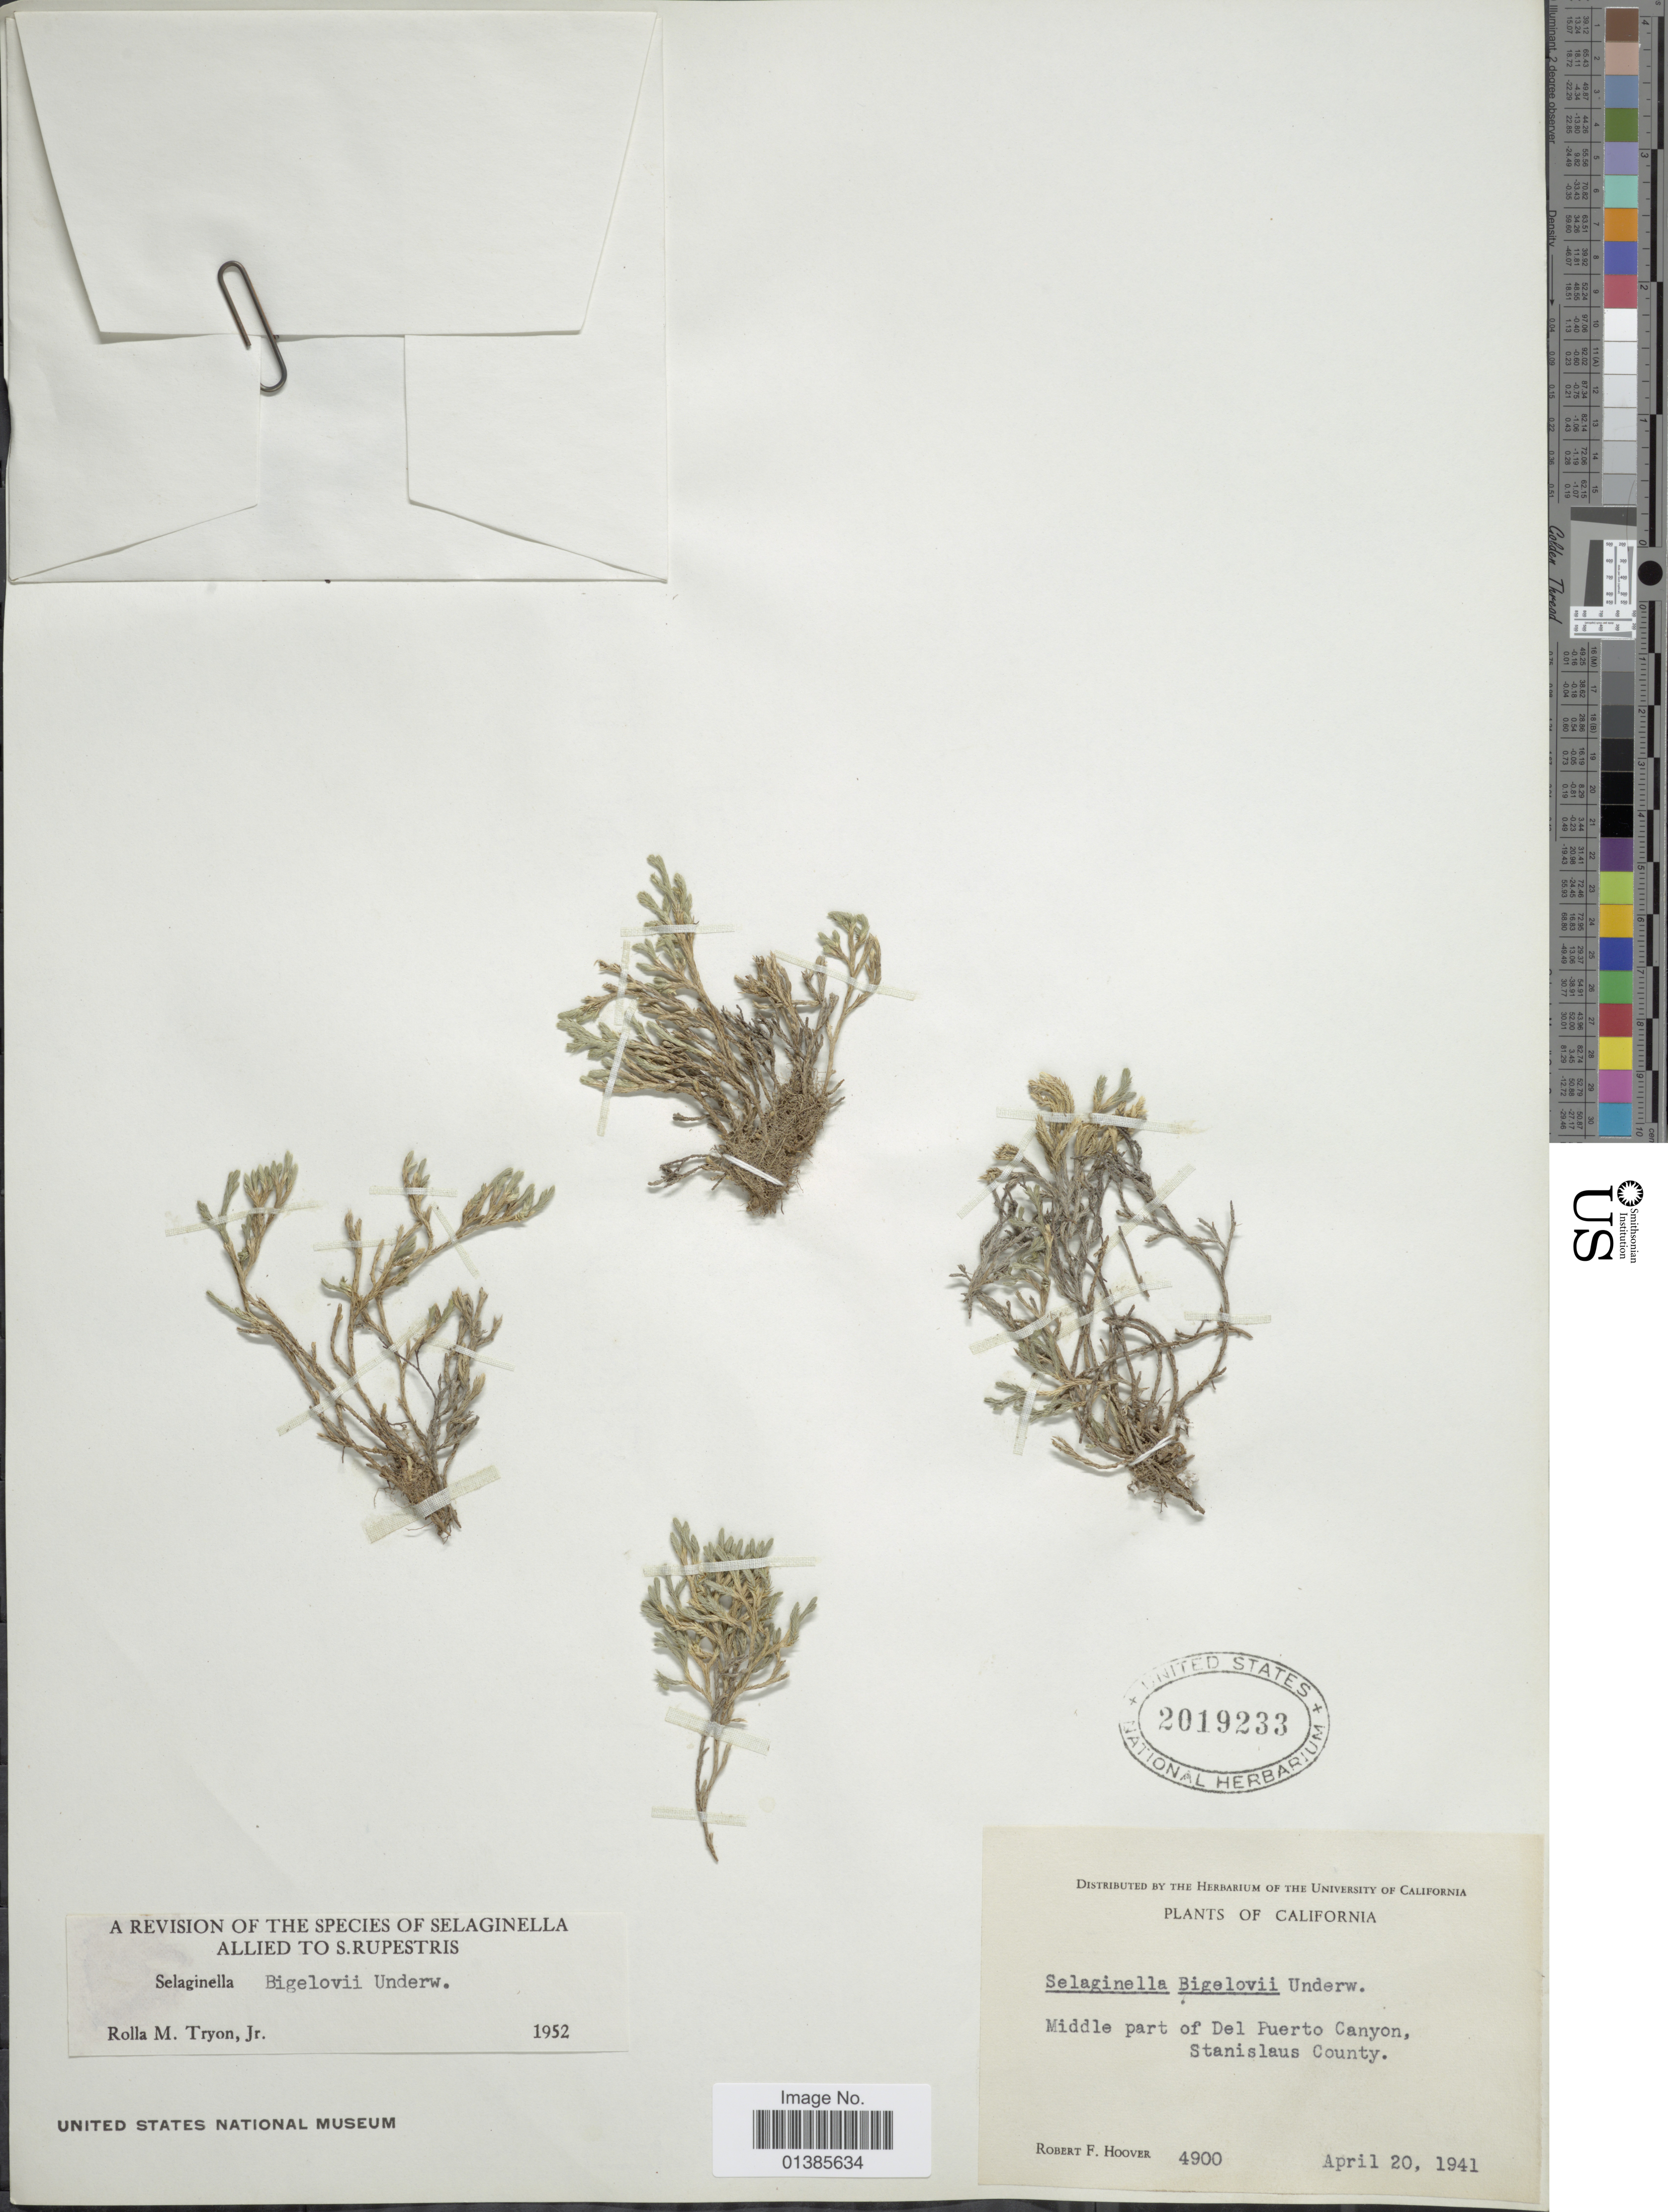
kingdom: Plantae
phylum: Tracheophyta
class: Lycopodiopsida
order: Selaginellales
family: Selaginellaceae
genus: Selaginella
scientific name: Selaginella bigelovii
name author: Underw.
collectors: R. F. Hoover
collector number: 4900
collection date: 1941-04-20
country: United States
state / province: California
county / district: Stanislaus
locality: Middle part of Del Puerto Canyon, Stanislaus County.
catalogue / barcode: US 2019233